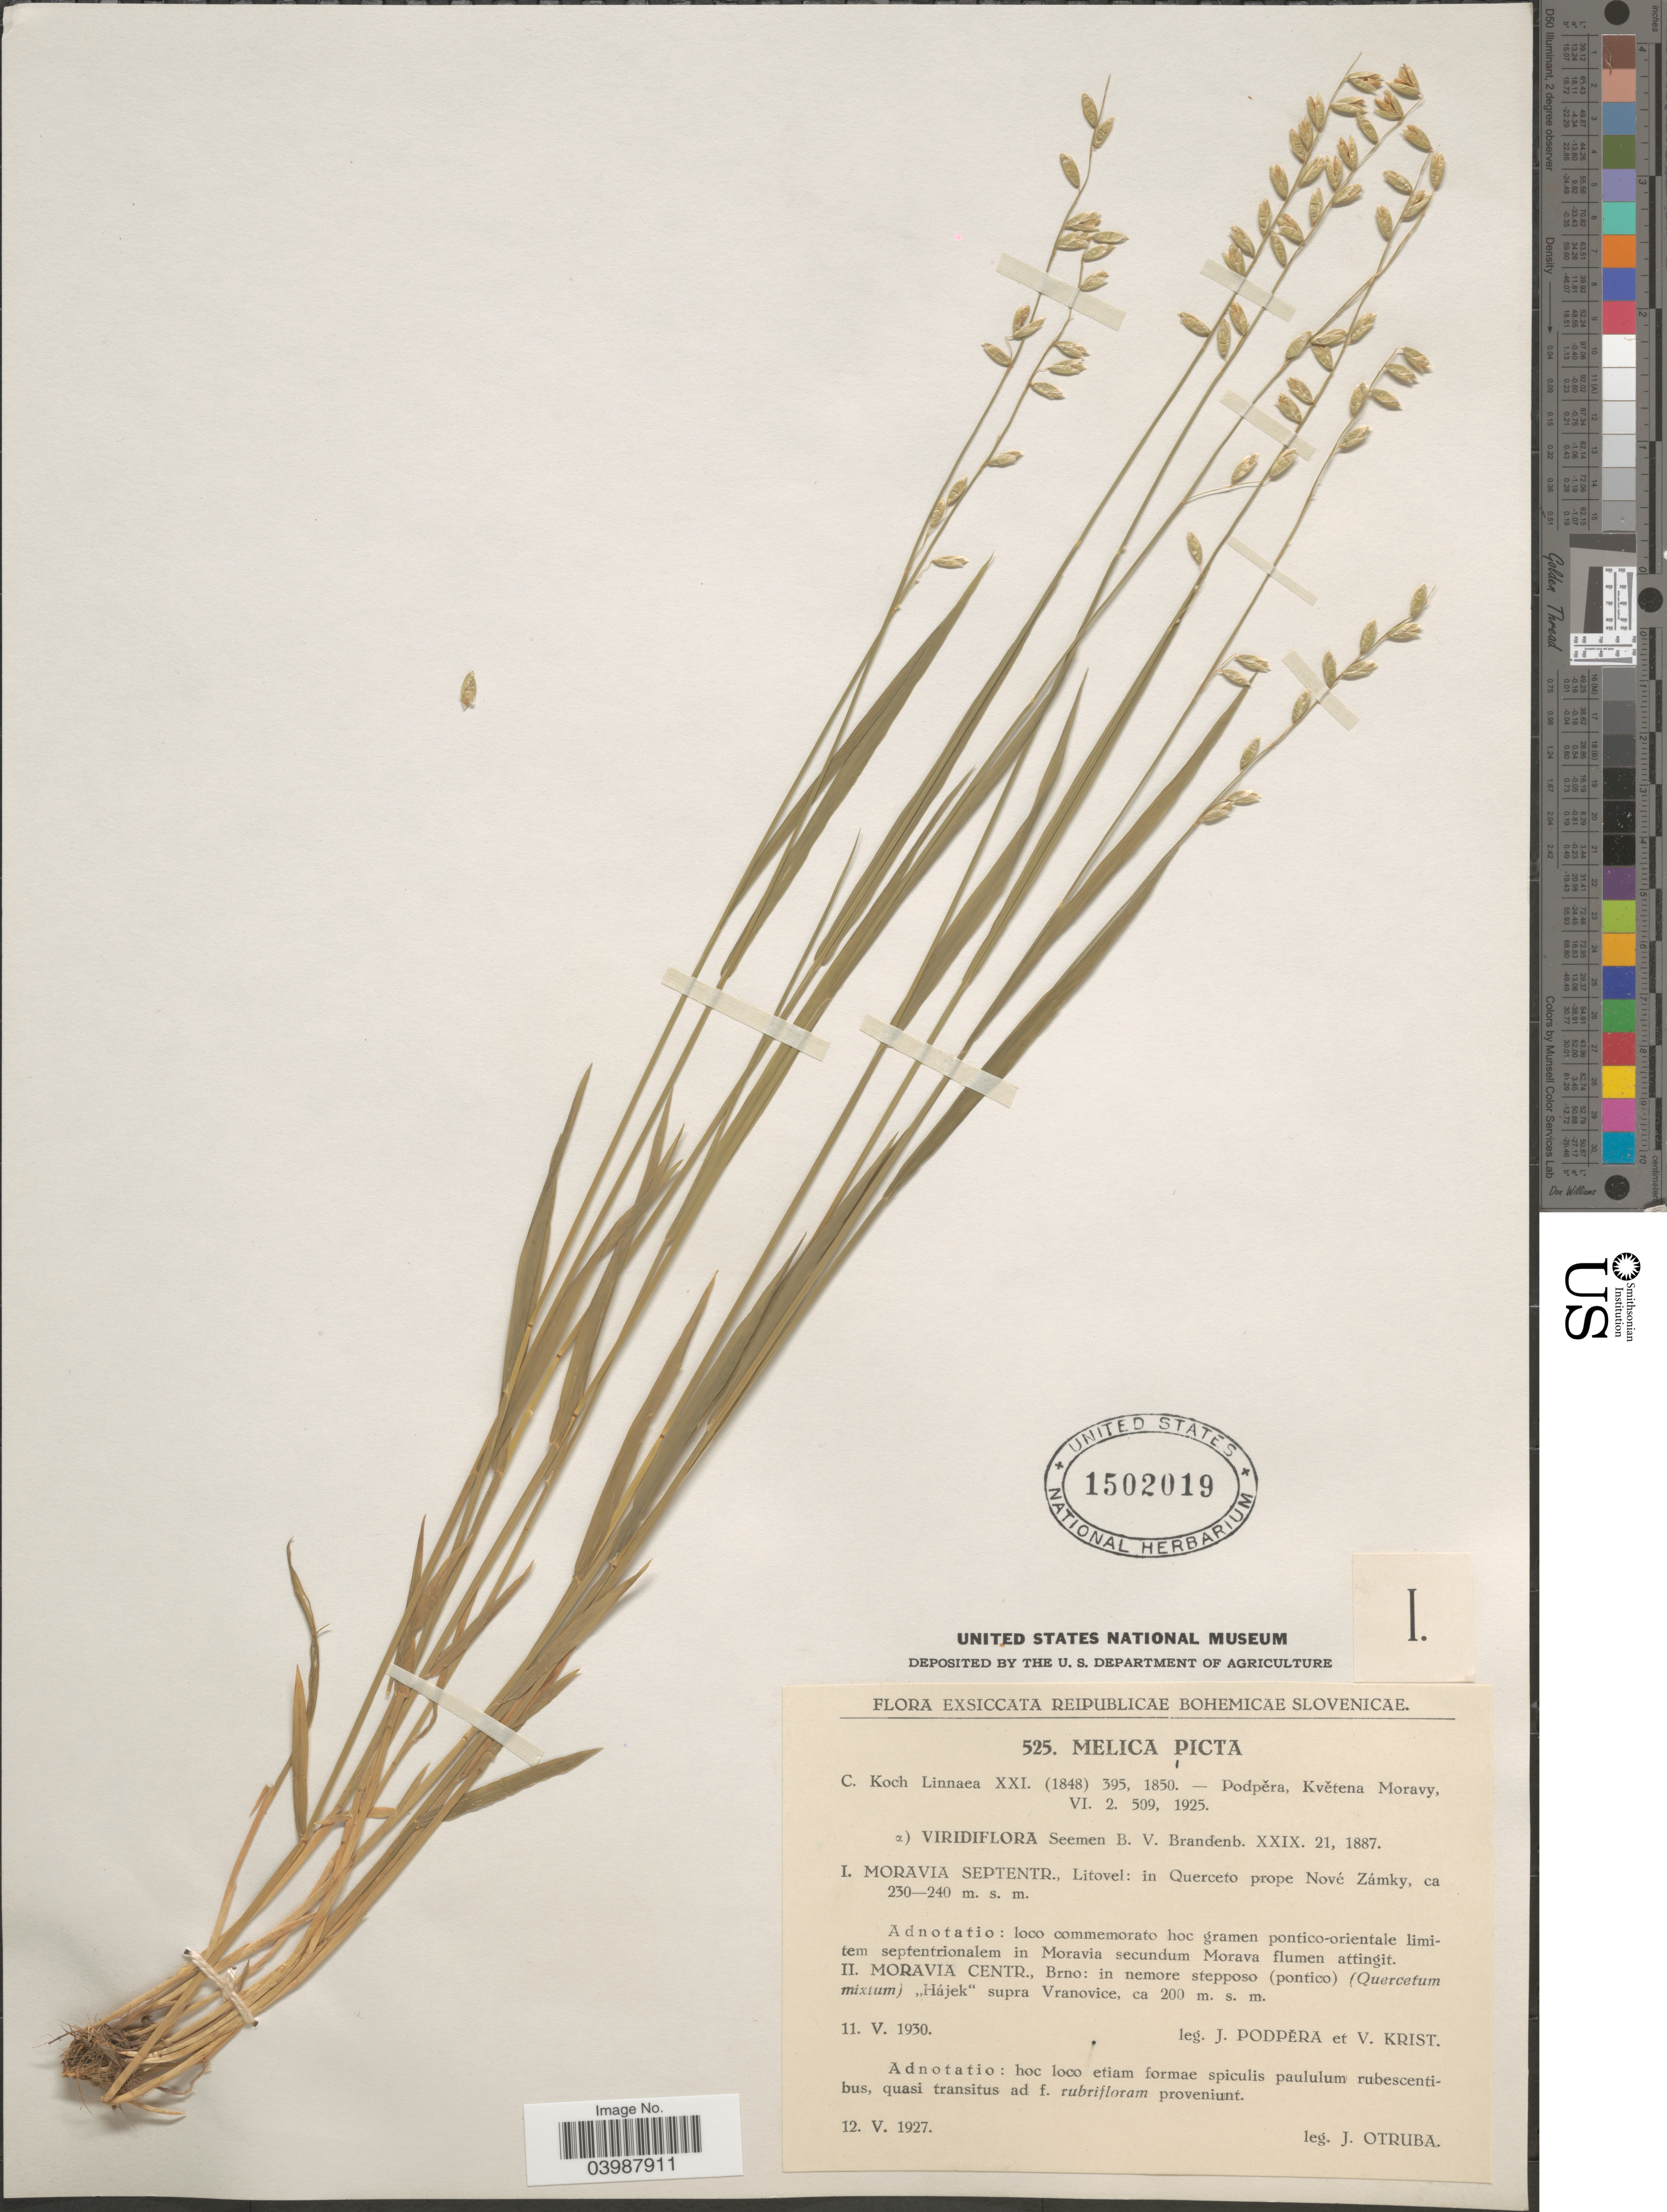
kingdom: Plantae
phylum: Tracheophyta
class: Liliopsida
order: Poales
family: Poaceae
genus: Melica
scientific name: Melica picta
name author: K. Koch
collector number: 525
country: Czechia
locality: Moravia Septentr., Litovel: in Querceto prope Nové Zámky.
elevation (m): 230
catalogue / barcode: US 1502019